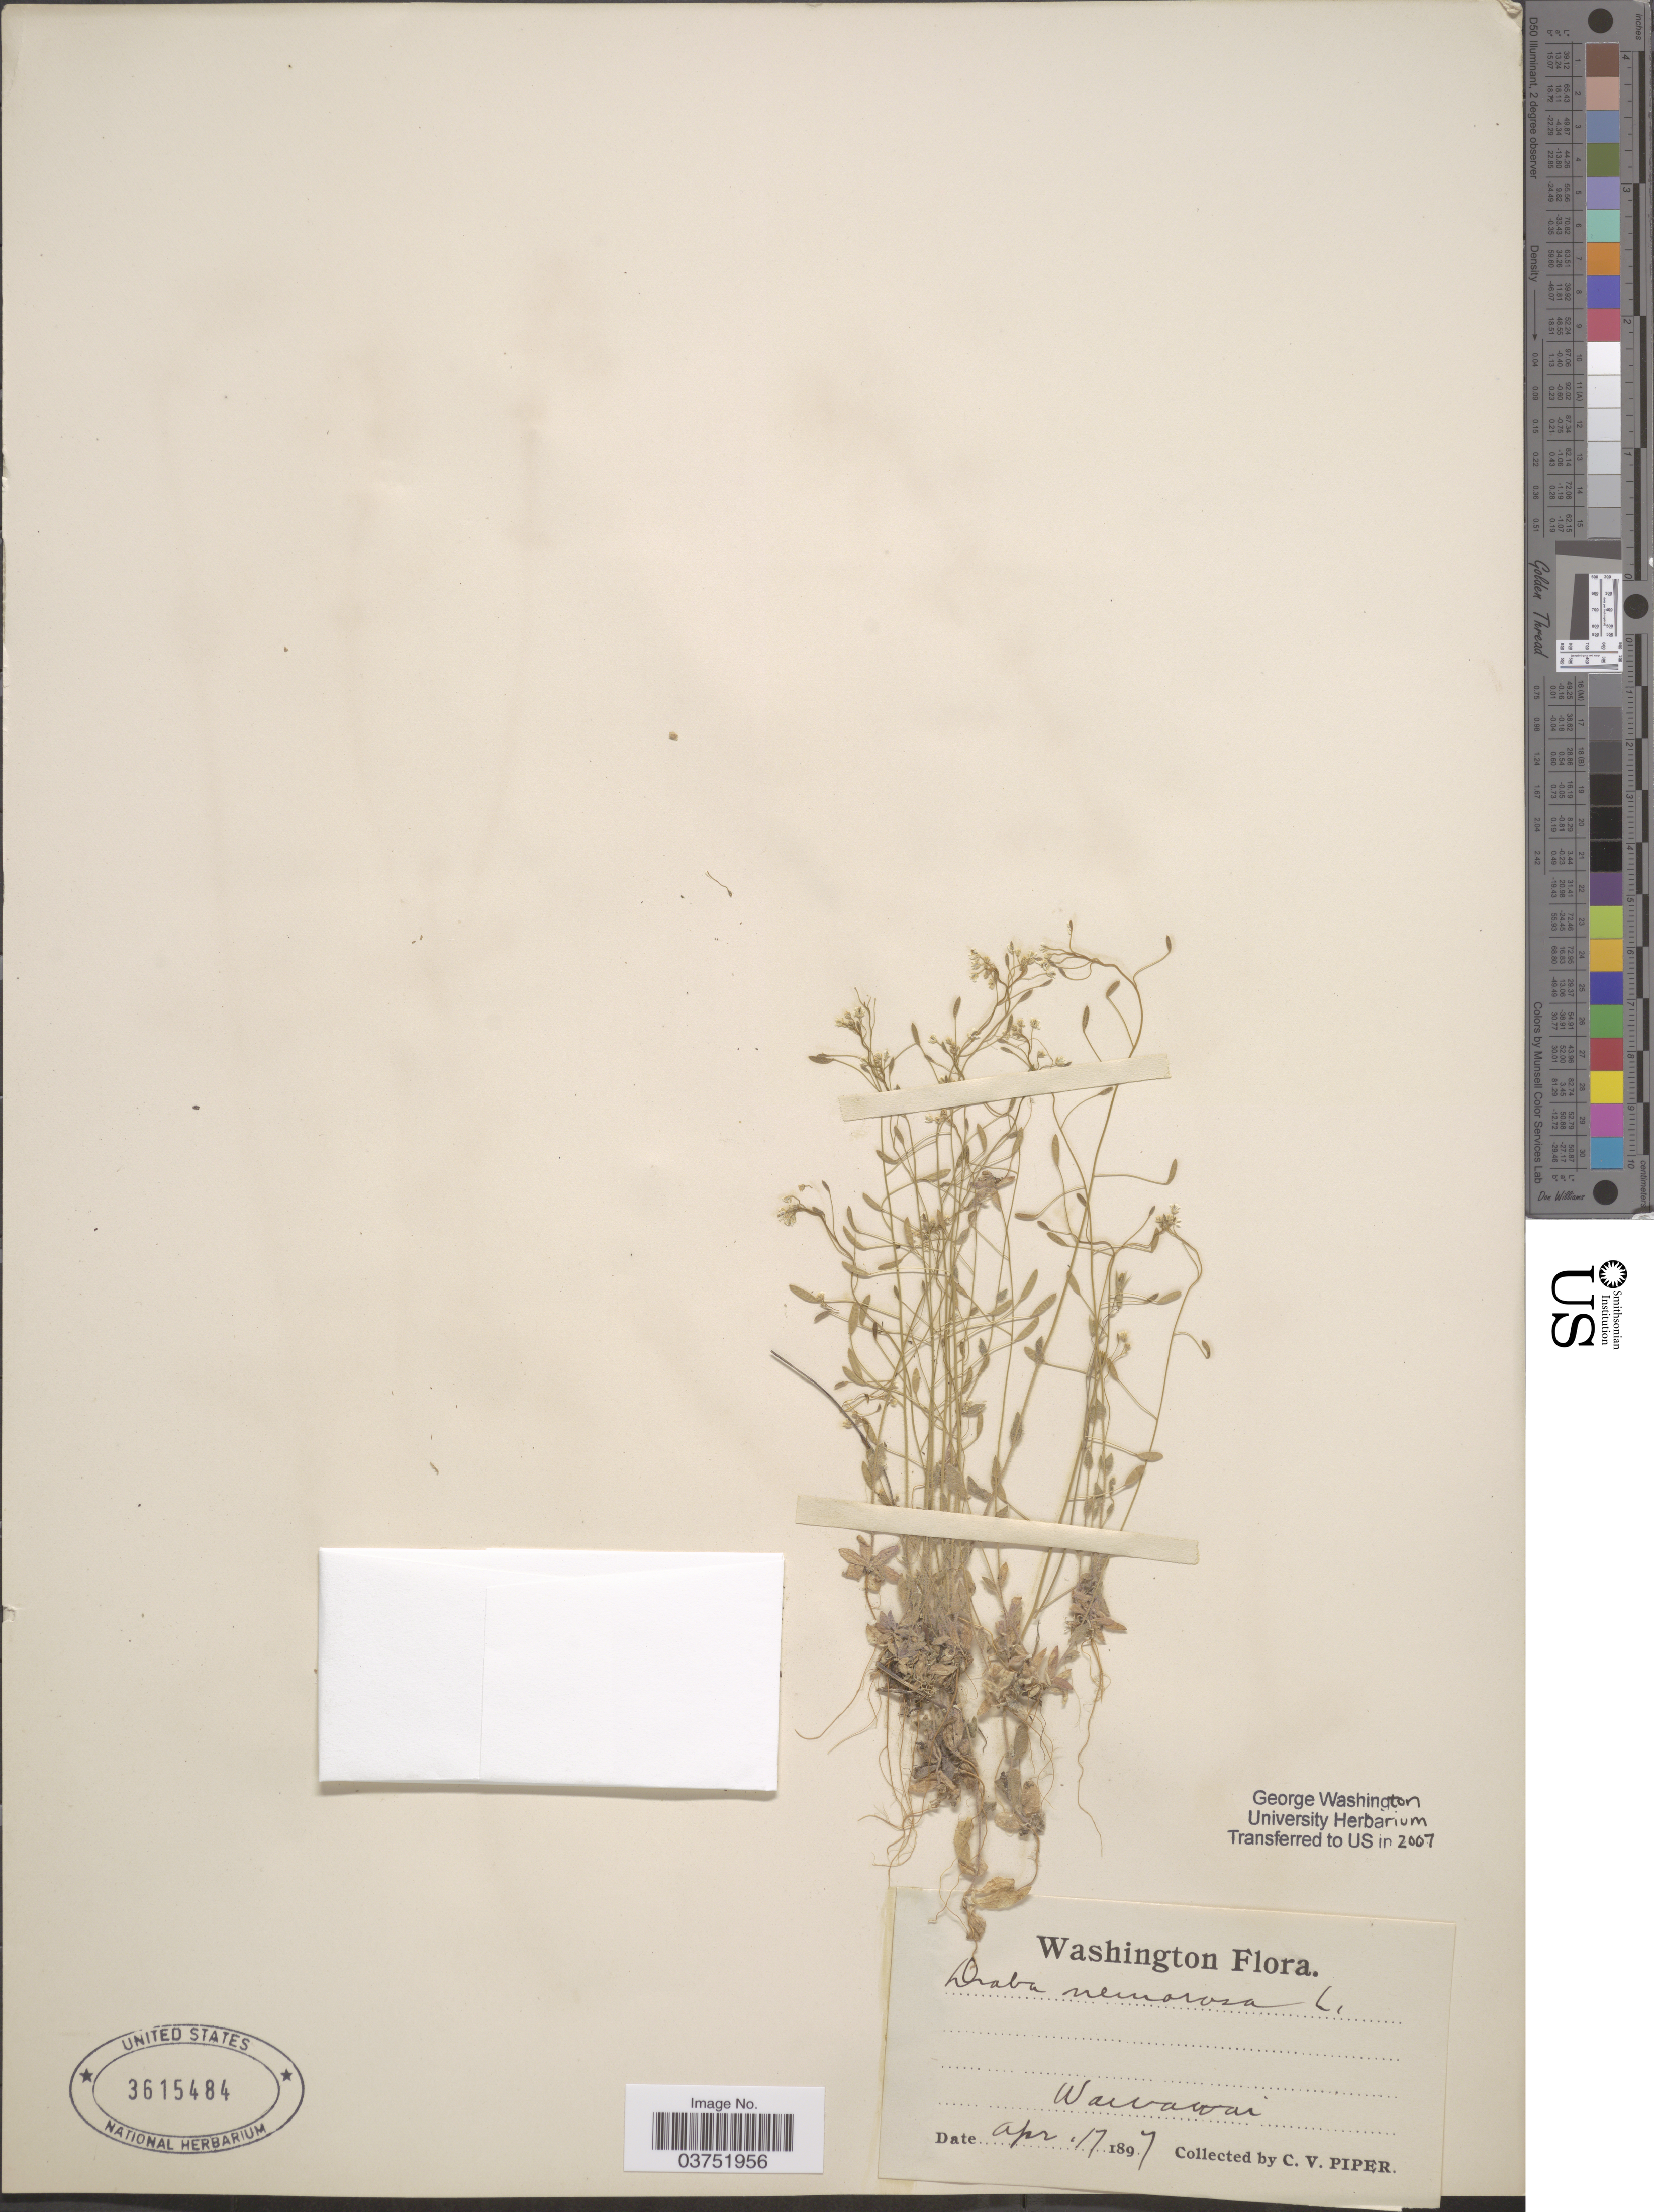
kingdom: Plantae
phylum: Tracheophyta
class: Magnoliopsida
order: Brassicales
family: Brassicaceae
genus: Draba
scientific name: Draba nemorosa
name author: L.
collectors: C. V. Piper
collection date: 1897-04-17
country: United States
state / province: Washington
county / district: Whitman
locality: Wawawai.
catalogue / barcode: US 3615484